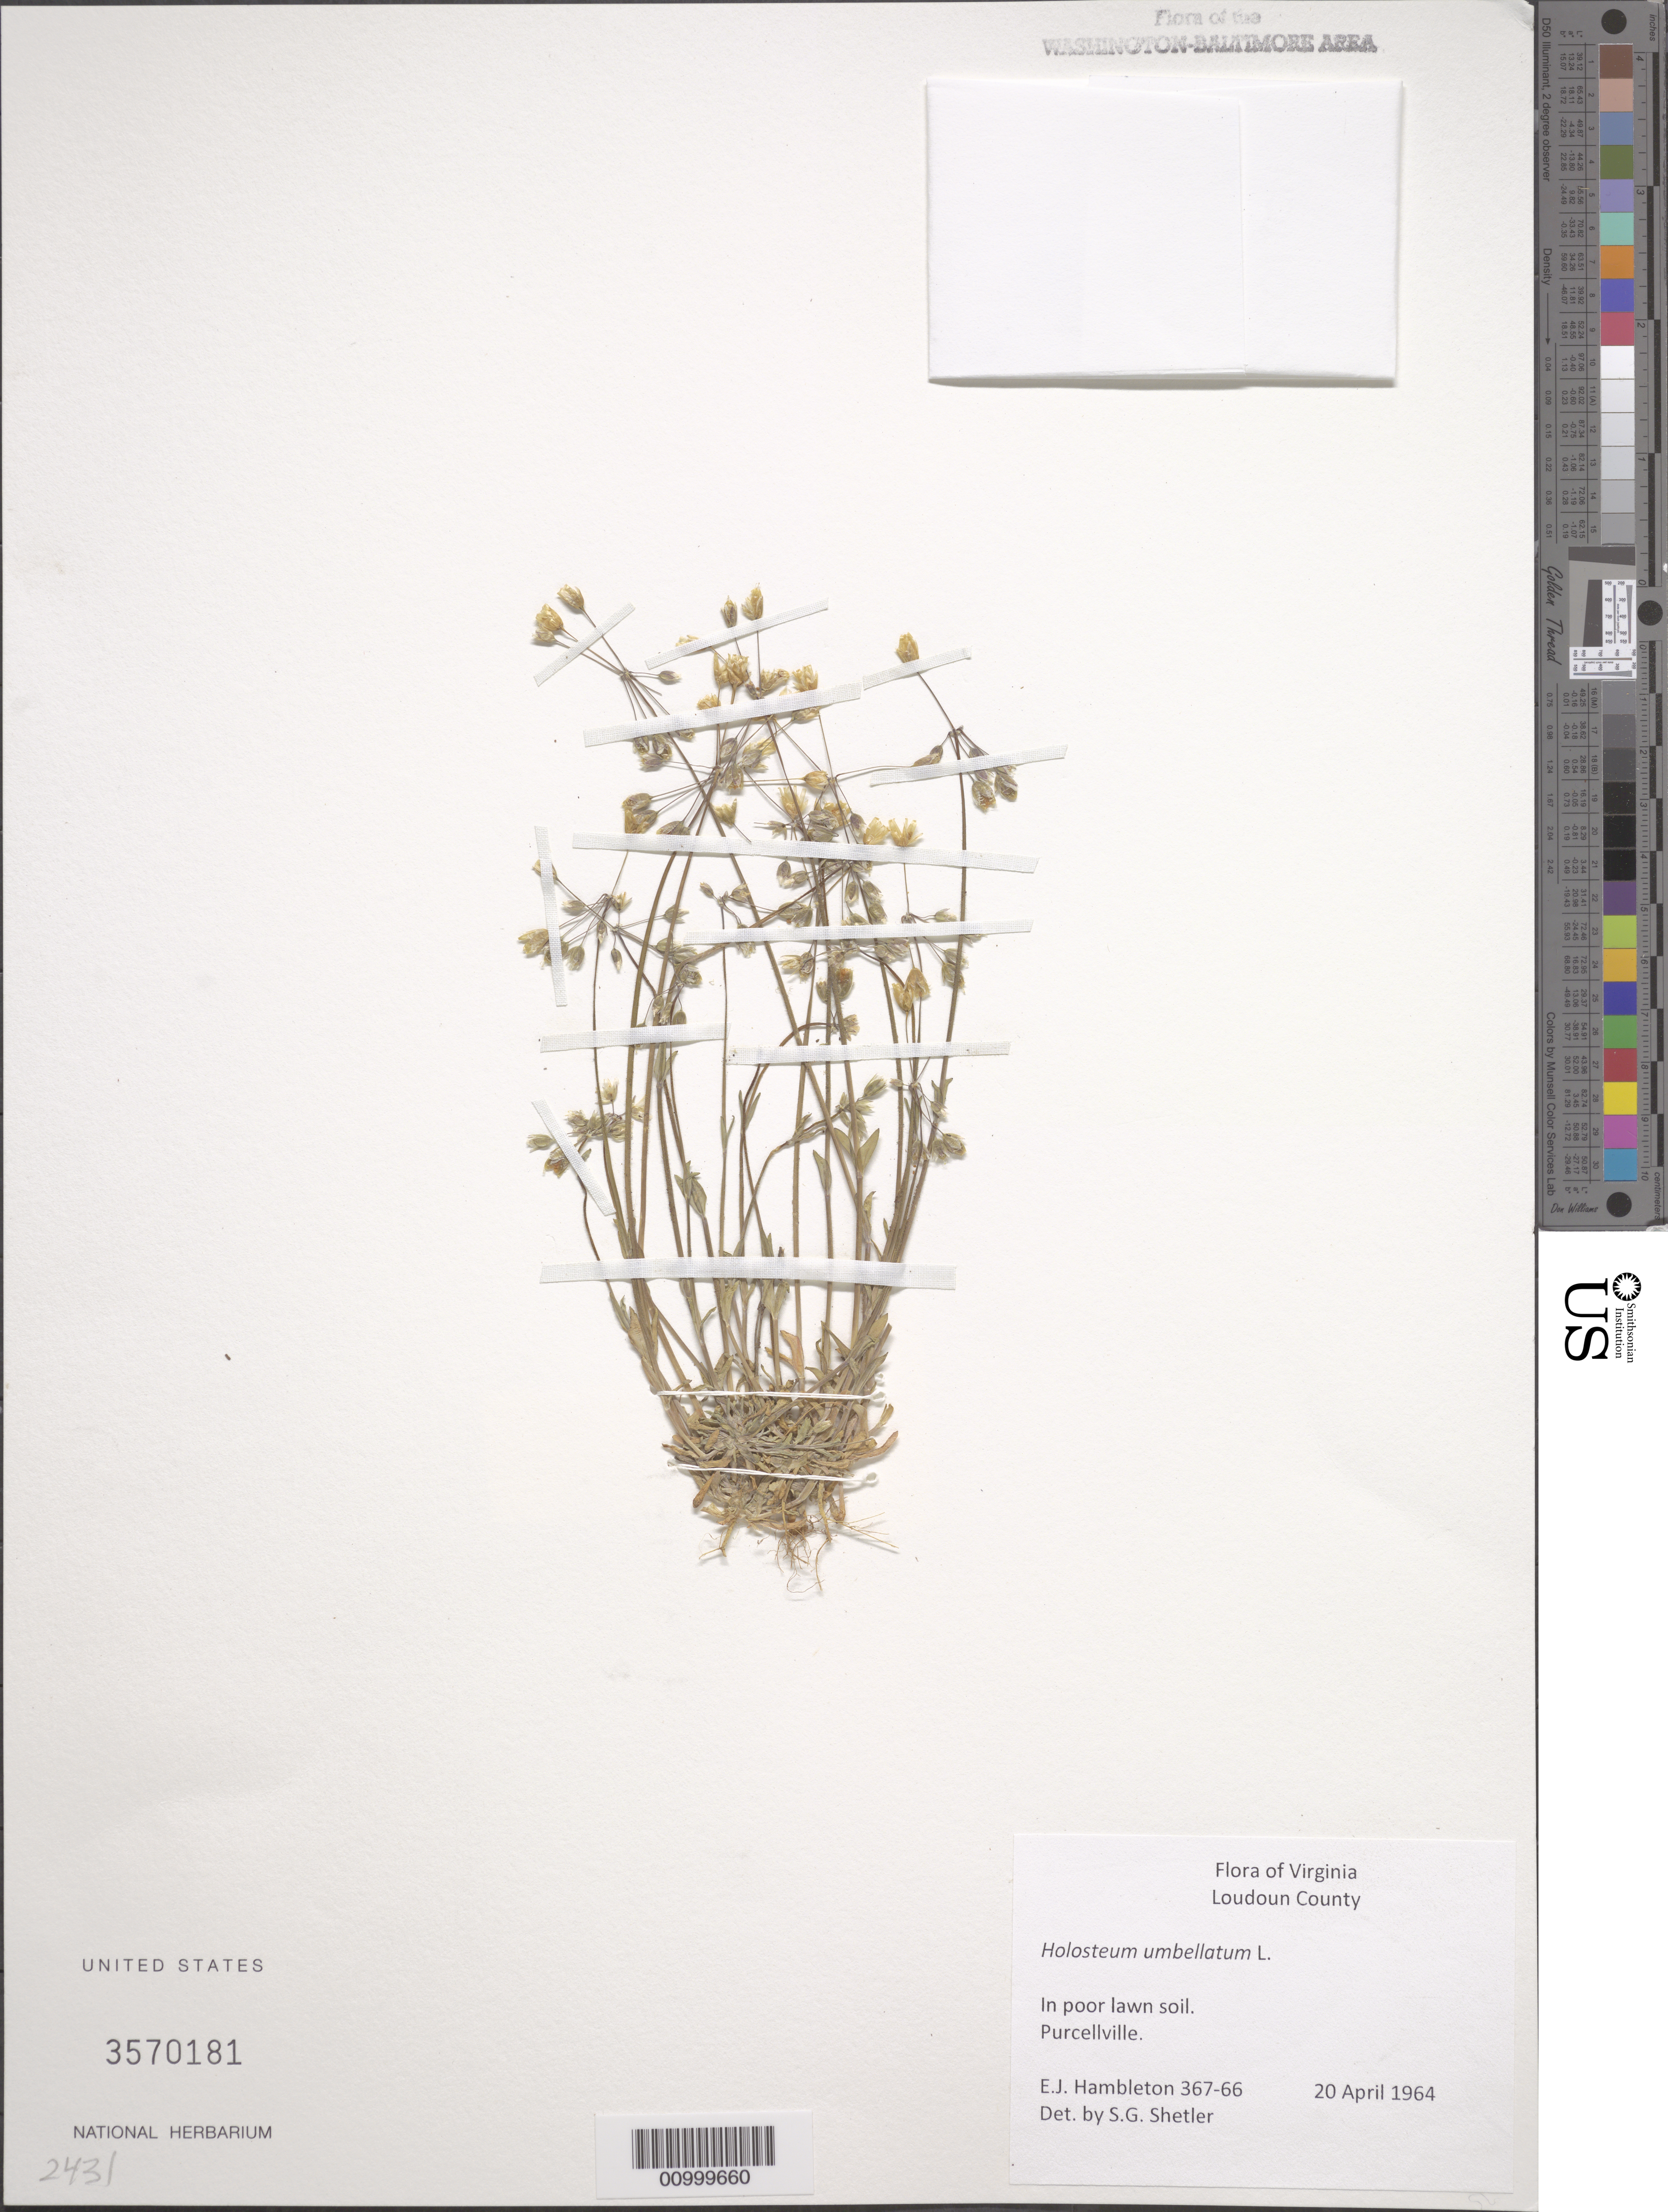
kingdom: Plantae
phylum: Tracheophyta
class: Magnoliopsida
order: Caryophyllales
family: Caryophyllaceae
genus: Holosteum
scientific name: Holosteum umbellatum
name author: L.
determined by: Shetler, Stanwyn G., (US), NMNH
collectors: E. Hambleton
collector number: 367-66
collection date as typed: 20 Apr 1965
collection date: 1965-04-20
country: United States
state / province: Virginia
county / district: Loudoun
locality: Purcellville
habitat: In poor lawn soil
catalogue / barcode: US 3570181